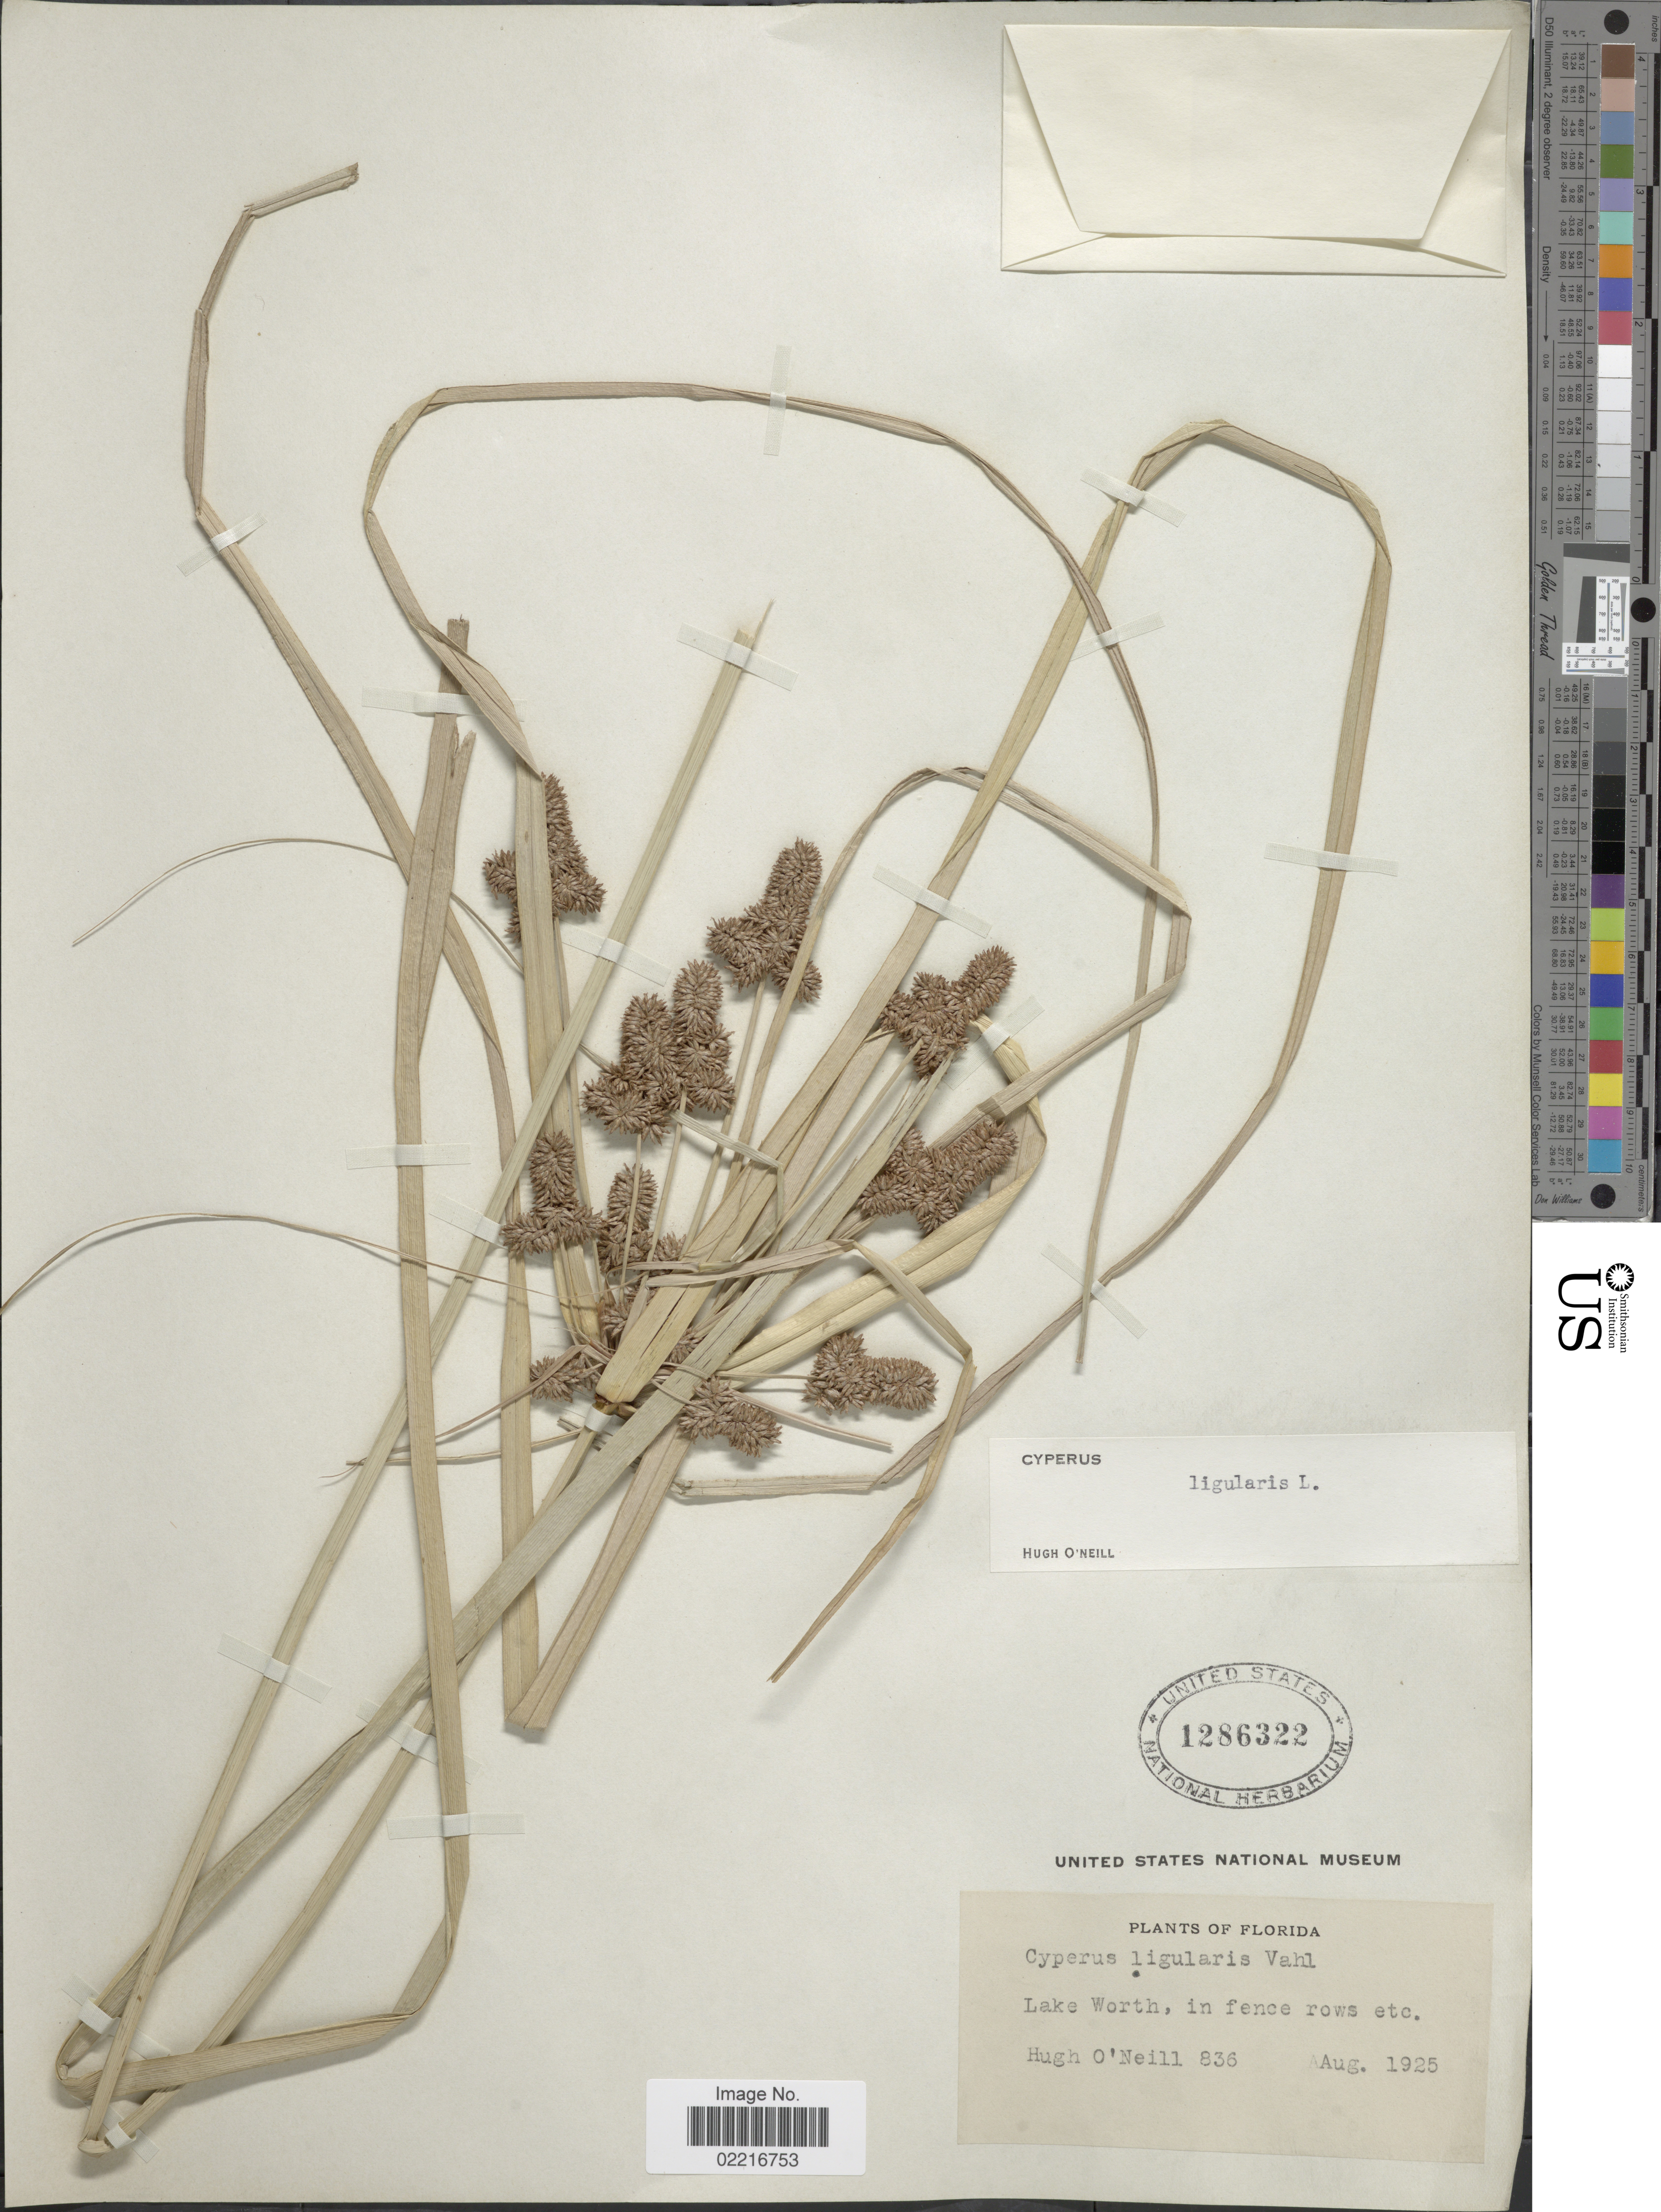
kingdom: Plantae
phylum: Tracheophyta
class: Liliopsida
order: Poales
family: Cyperaceae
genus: Cyperus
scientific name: Cyperus ligularis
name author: L.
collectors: H. O'Neill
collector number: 836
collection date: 1925-08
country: United States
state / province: Florida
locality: Lake Worth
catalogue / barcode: US 1286322